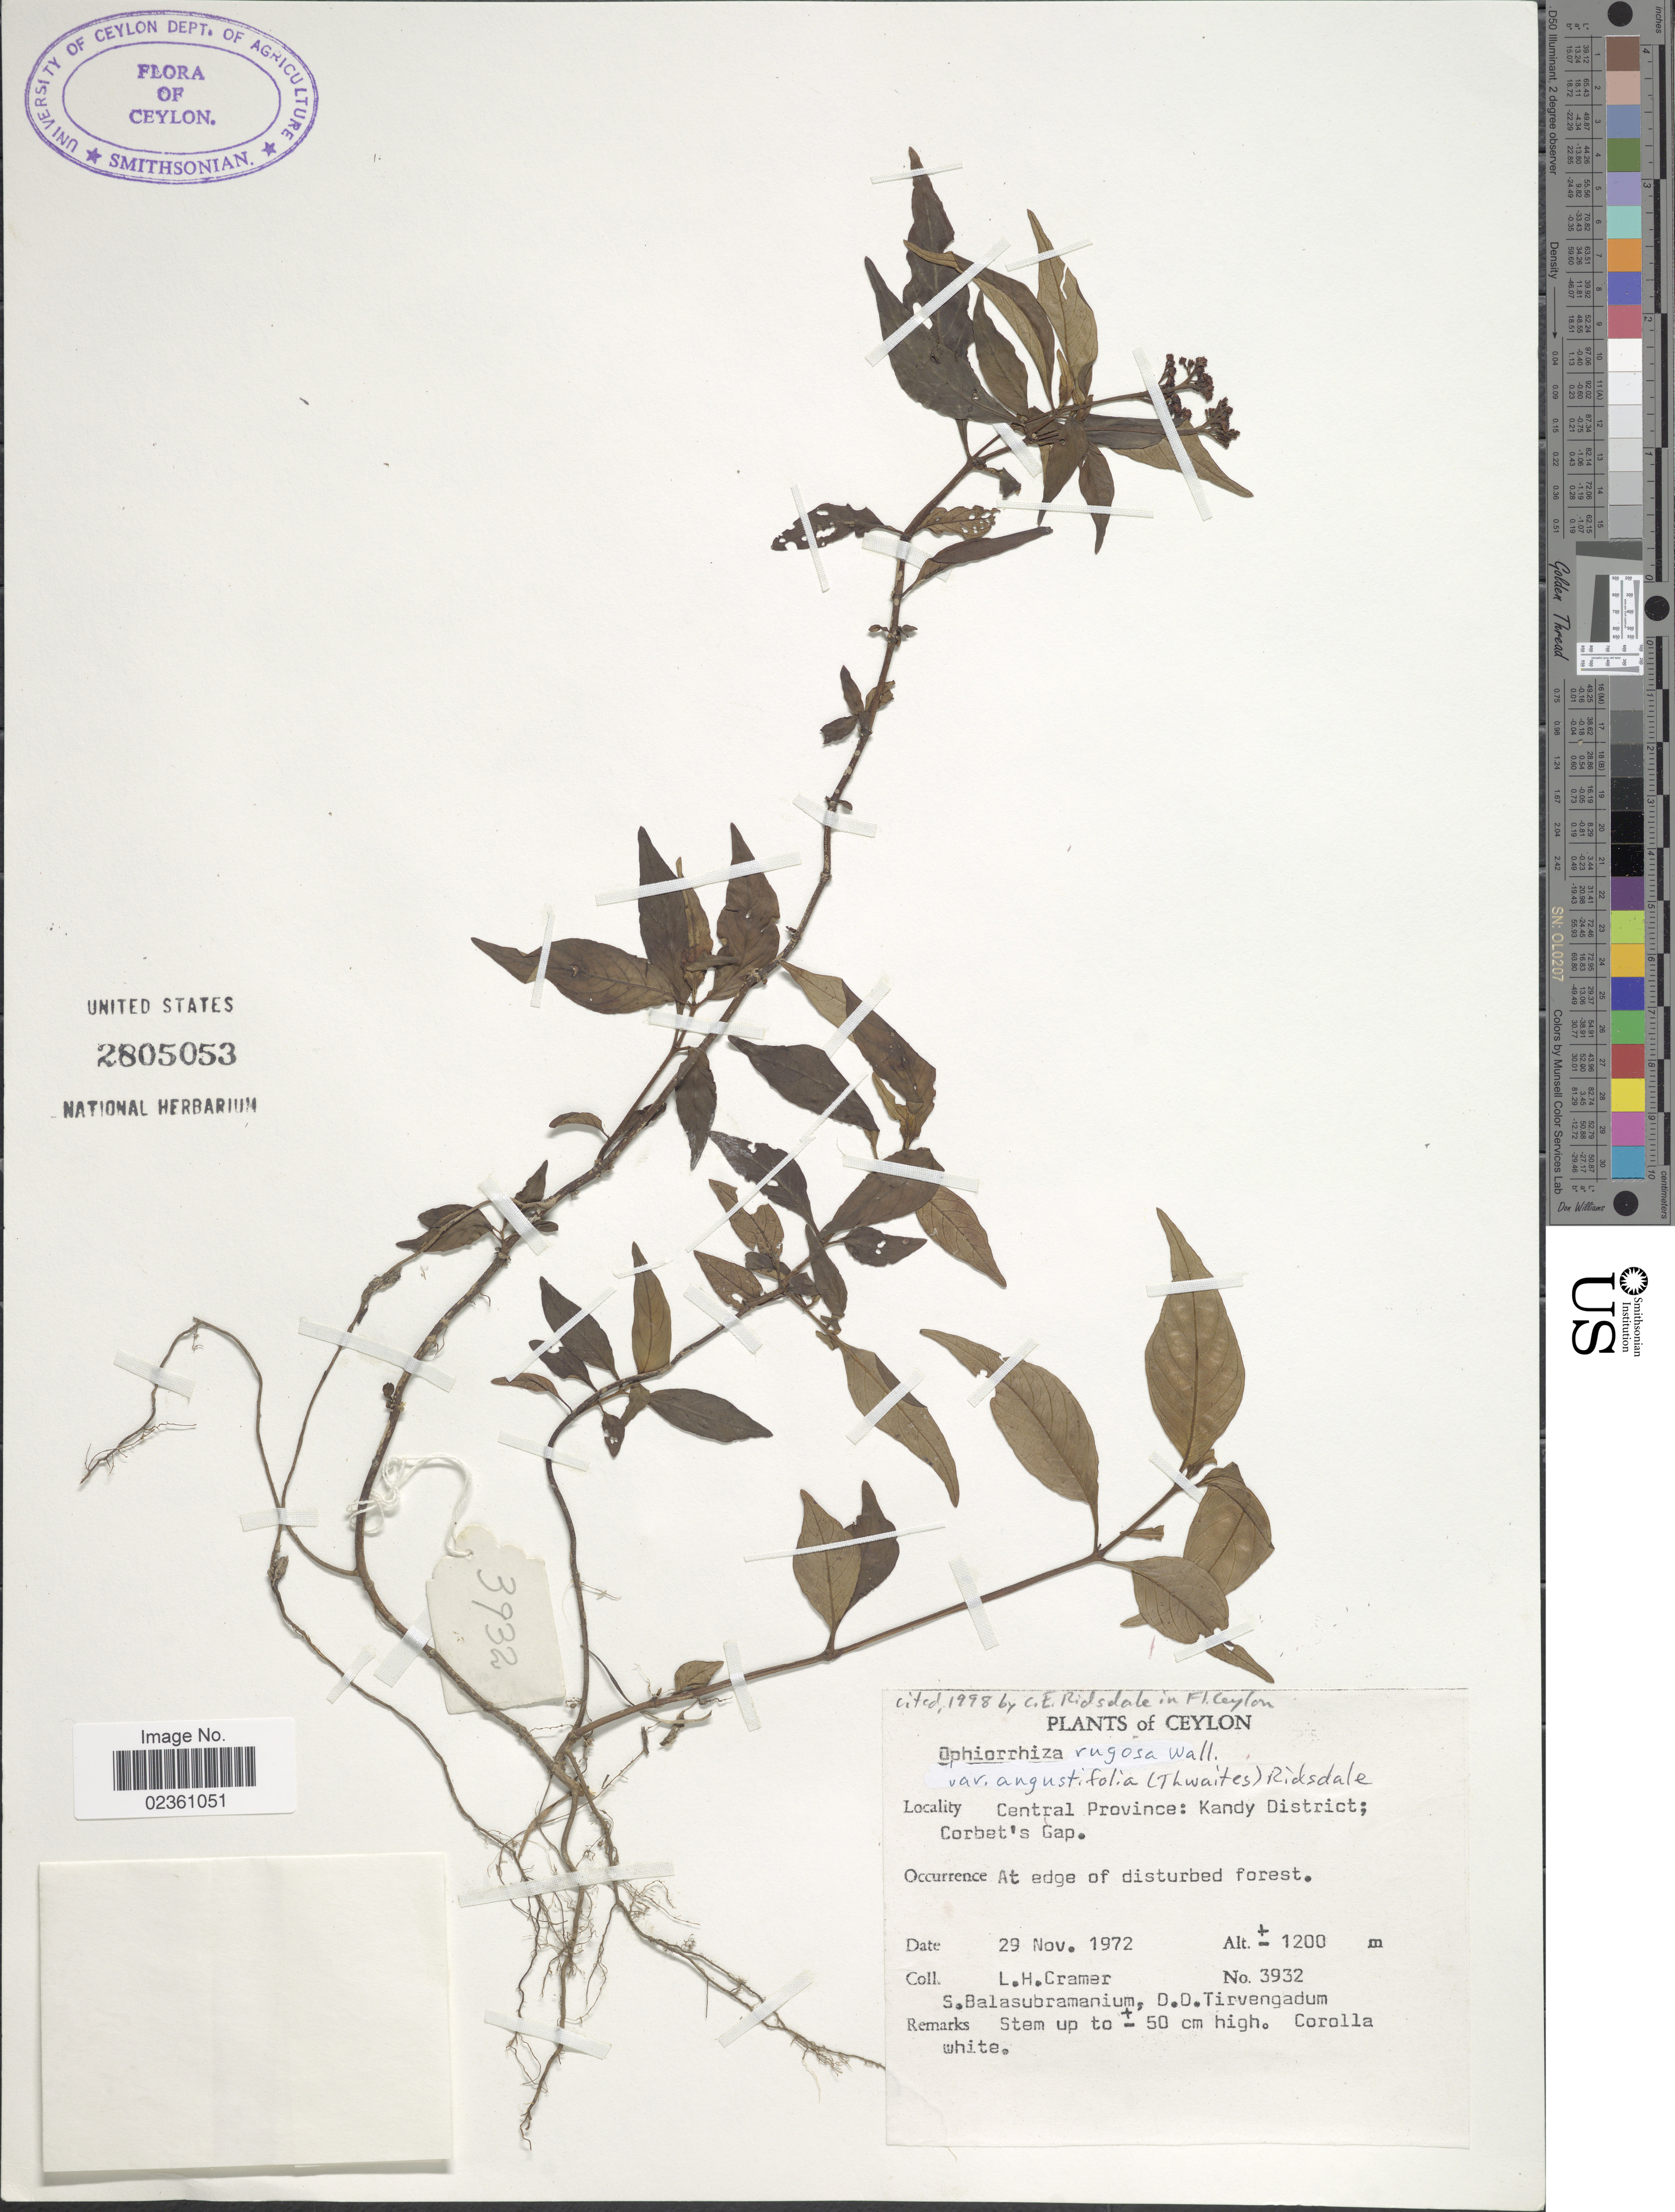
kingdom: Plantae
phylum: Tracheophyta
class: Magnoliopsida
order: Gentianales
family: Rubiaceae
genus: Ophiorrhiza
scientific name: Ophiorrhiza rugosa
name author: Wall.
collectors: L. H. Cramer, S. Balasubramanium & D. Tirvengadum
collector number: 3932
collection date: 1972-11-29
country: Sri Lanka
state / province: Central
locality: Ceylon, Kandy District; Corbet's Gap, At edge of disturbed forest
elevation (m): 1200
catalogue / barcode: US 2805053